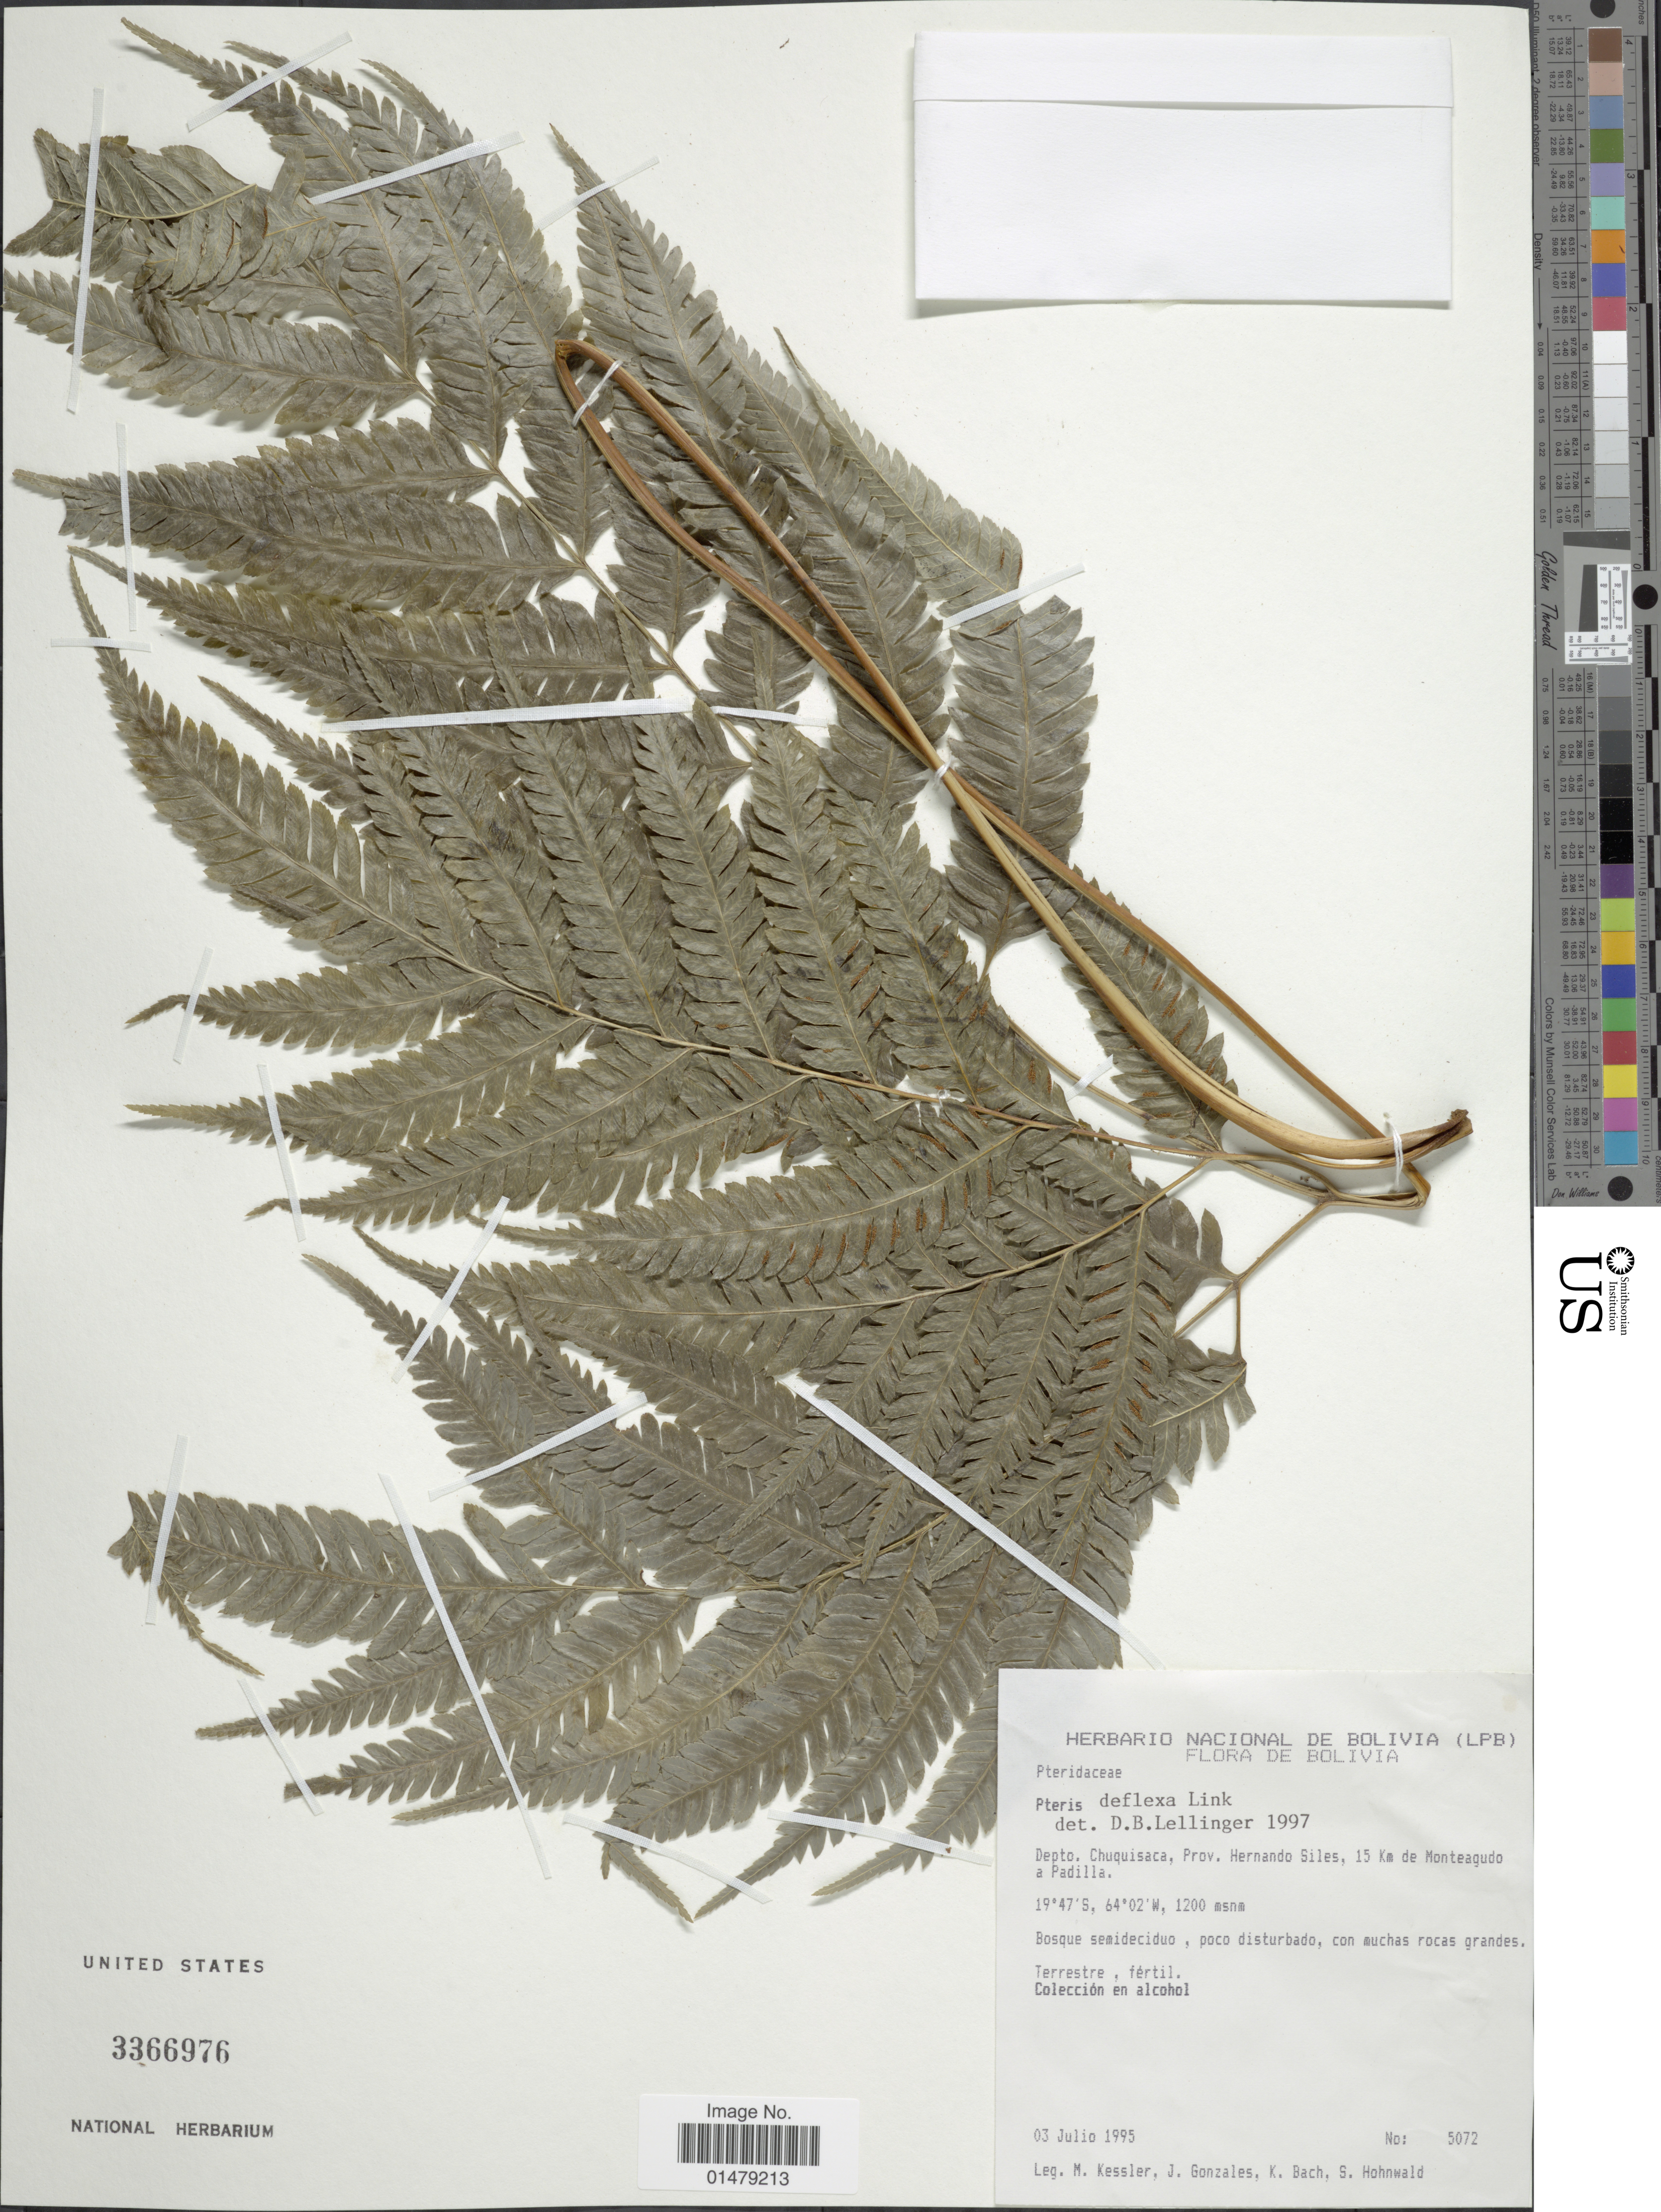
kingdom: Plantae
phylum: Tracheophyta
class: Polypodiopsida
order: Polypodiales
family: Pteridaceae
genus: Pteris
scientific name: Pteris deflexa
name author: Link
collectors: M. Kessler, J. Gonzales, K. Bach & S. Hohnwald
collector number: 5072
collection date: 1995-06-03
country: Bolivia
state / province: Chuquisaca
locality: Depto. Chuquisaca, Prov. Hernando Siles, 15 Km de Monteagudo a Padilla.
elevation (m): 1200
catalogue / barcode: US 3366976